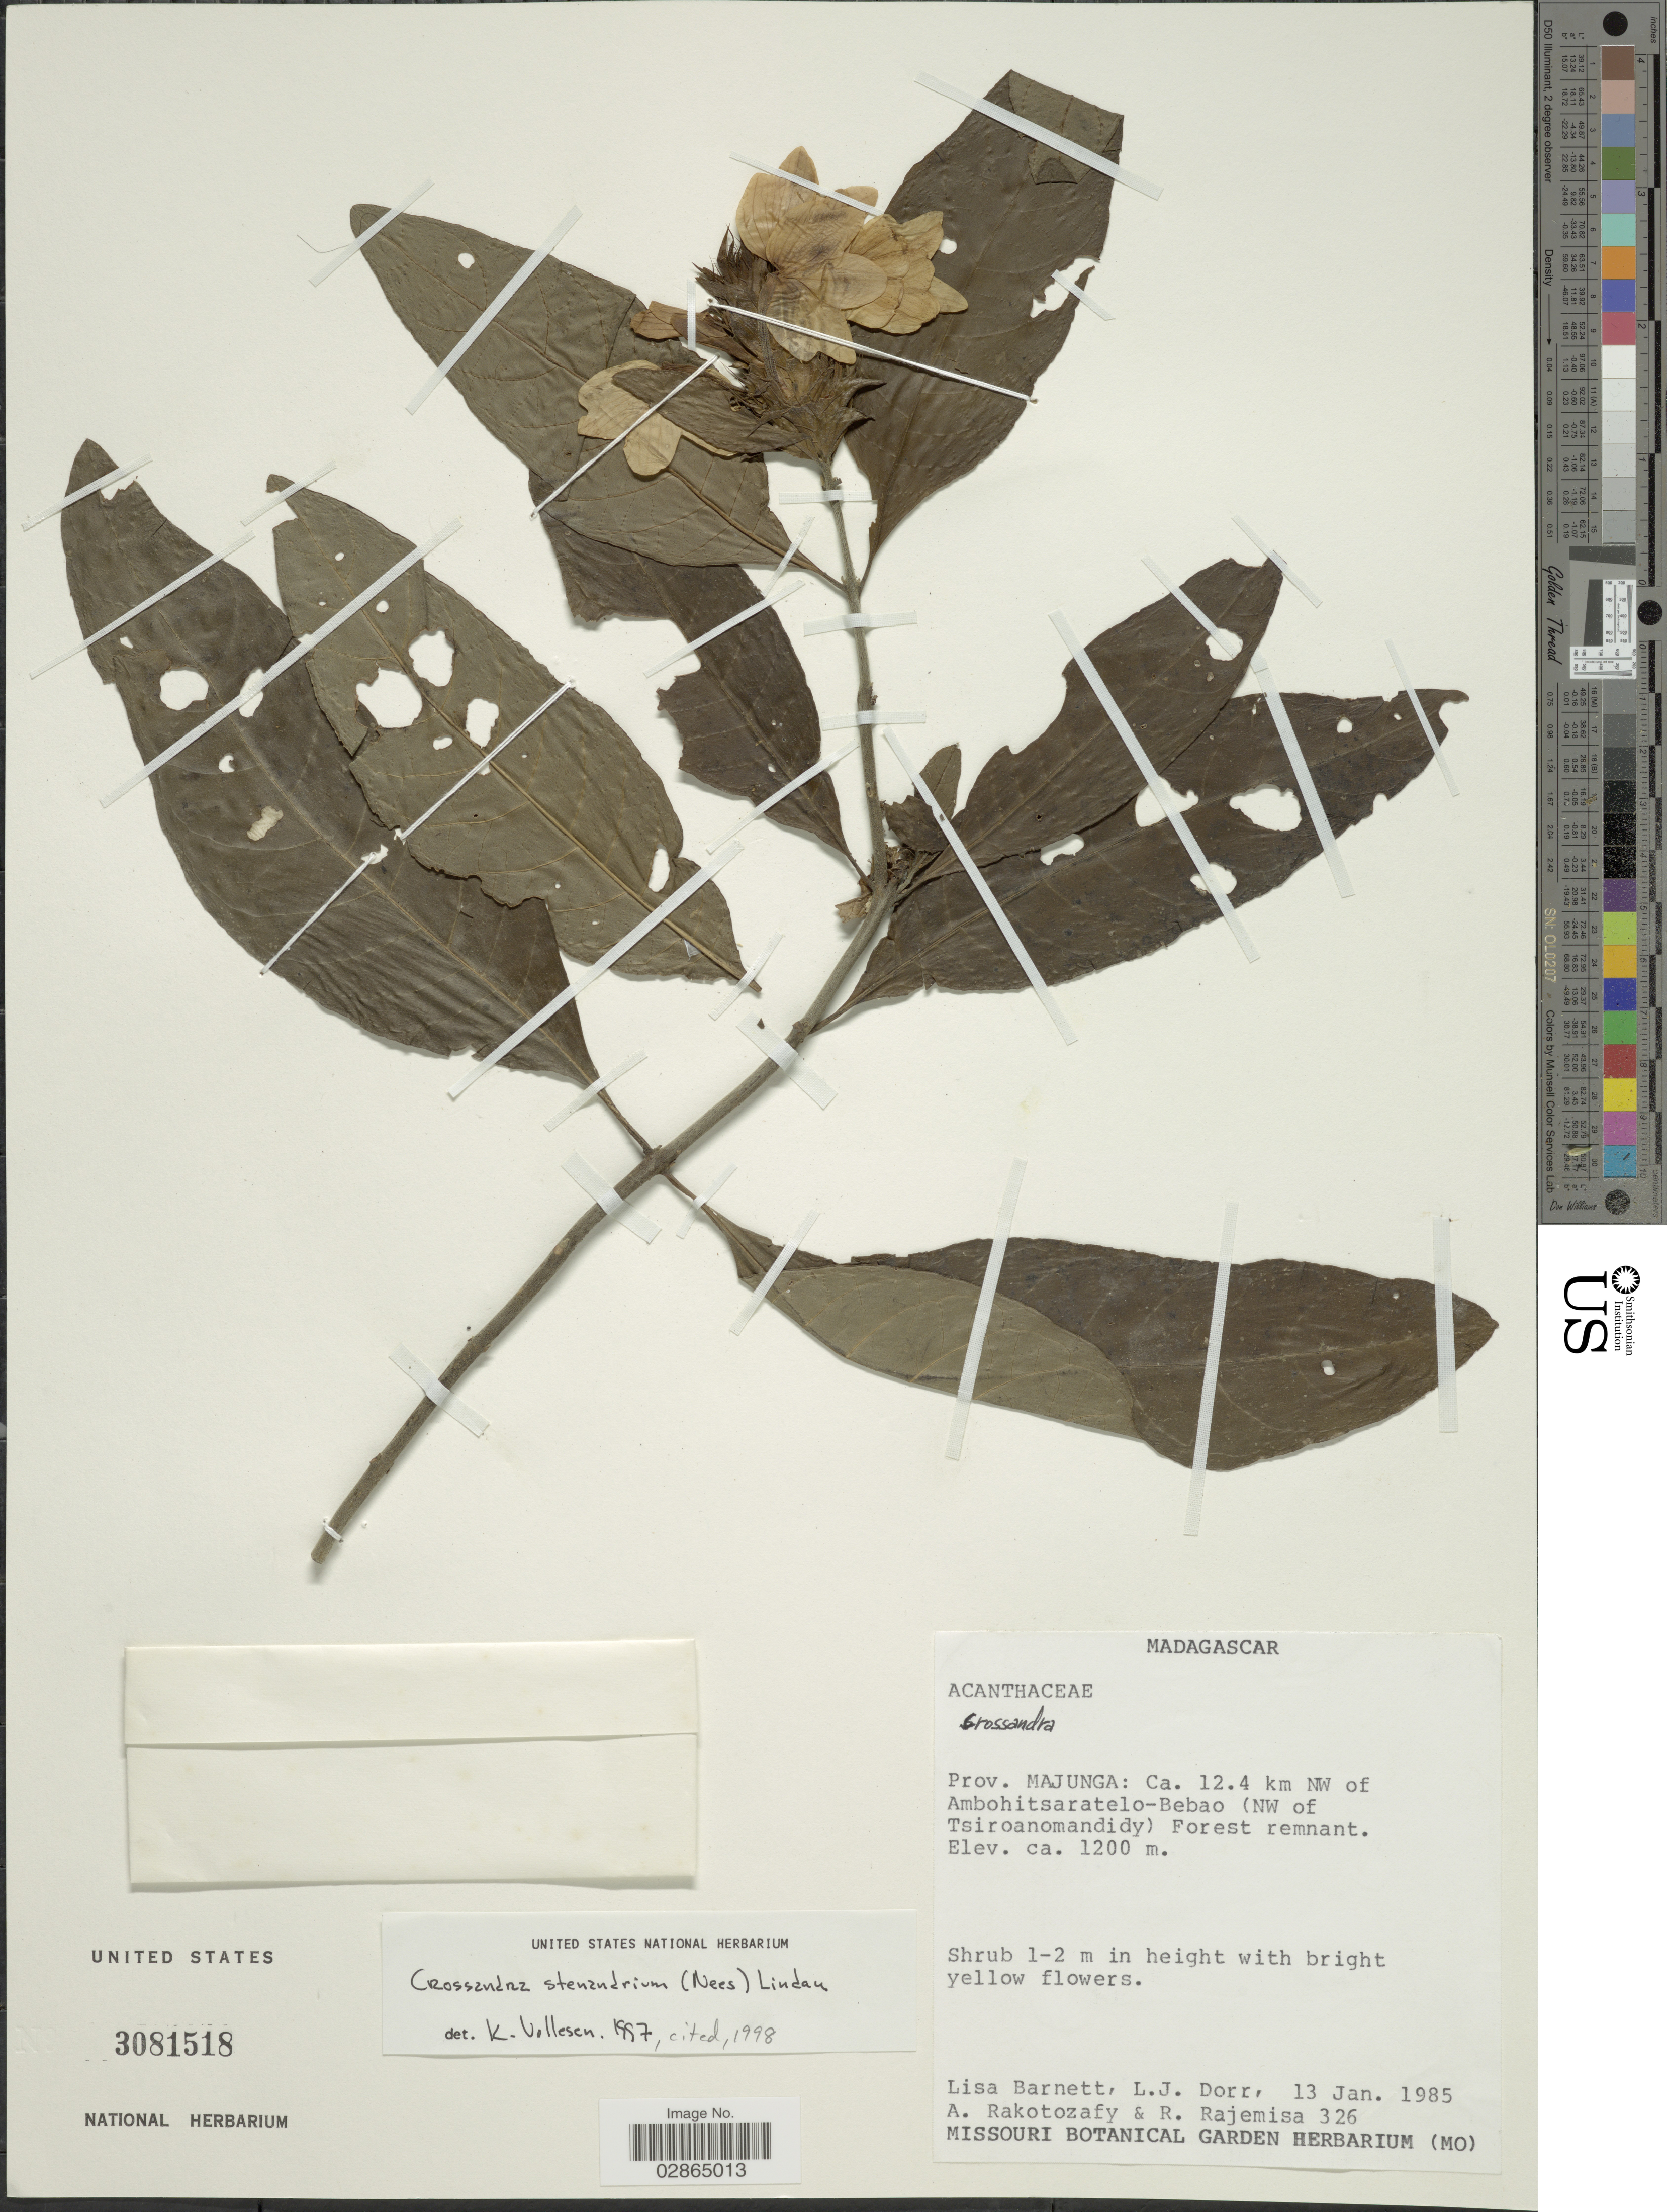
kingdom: Plantae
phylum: Tracheophyta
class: Magnoliopsida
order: Lamiales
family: Acanthaceae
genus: Crossandra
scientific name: Crossandra stenandrium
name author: (Nees) Lindau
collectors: L. C. Barnett, L. J. Dorr, A. Rakotozafy & R. Rajemisa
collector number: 326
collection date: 1985-01-13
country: Madagascar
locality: Prov. Majunga: Ca. 12.4 km NW of Ambohitsaratelo-Bebao (NW of Tsiroanomandidy).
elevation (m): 1200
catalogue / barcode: US 3081518